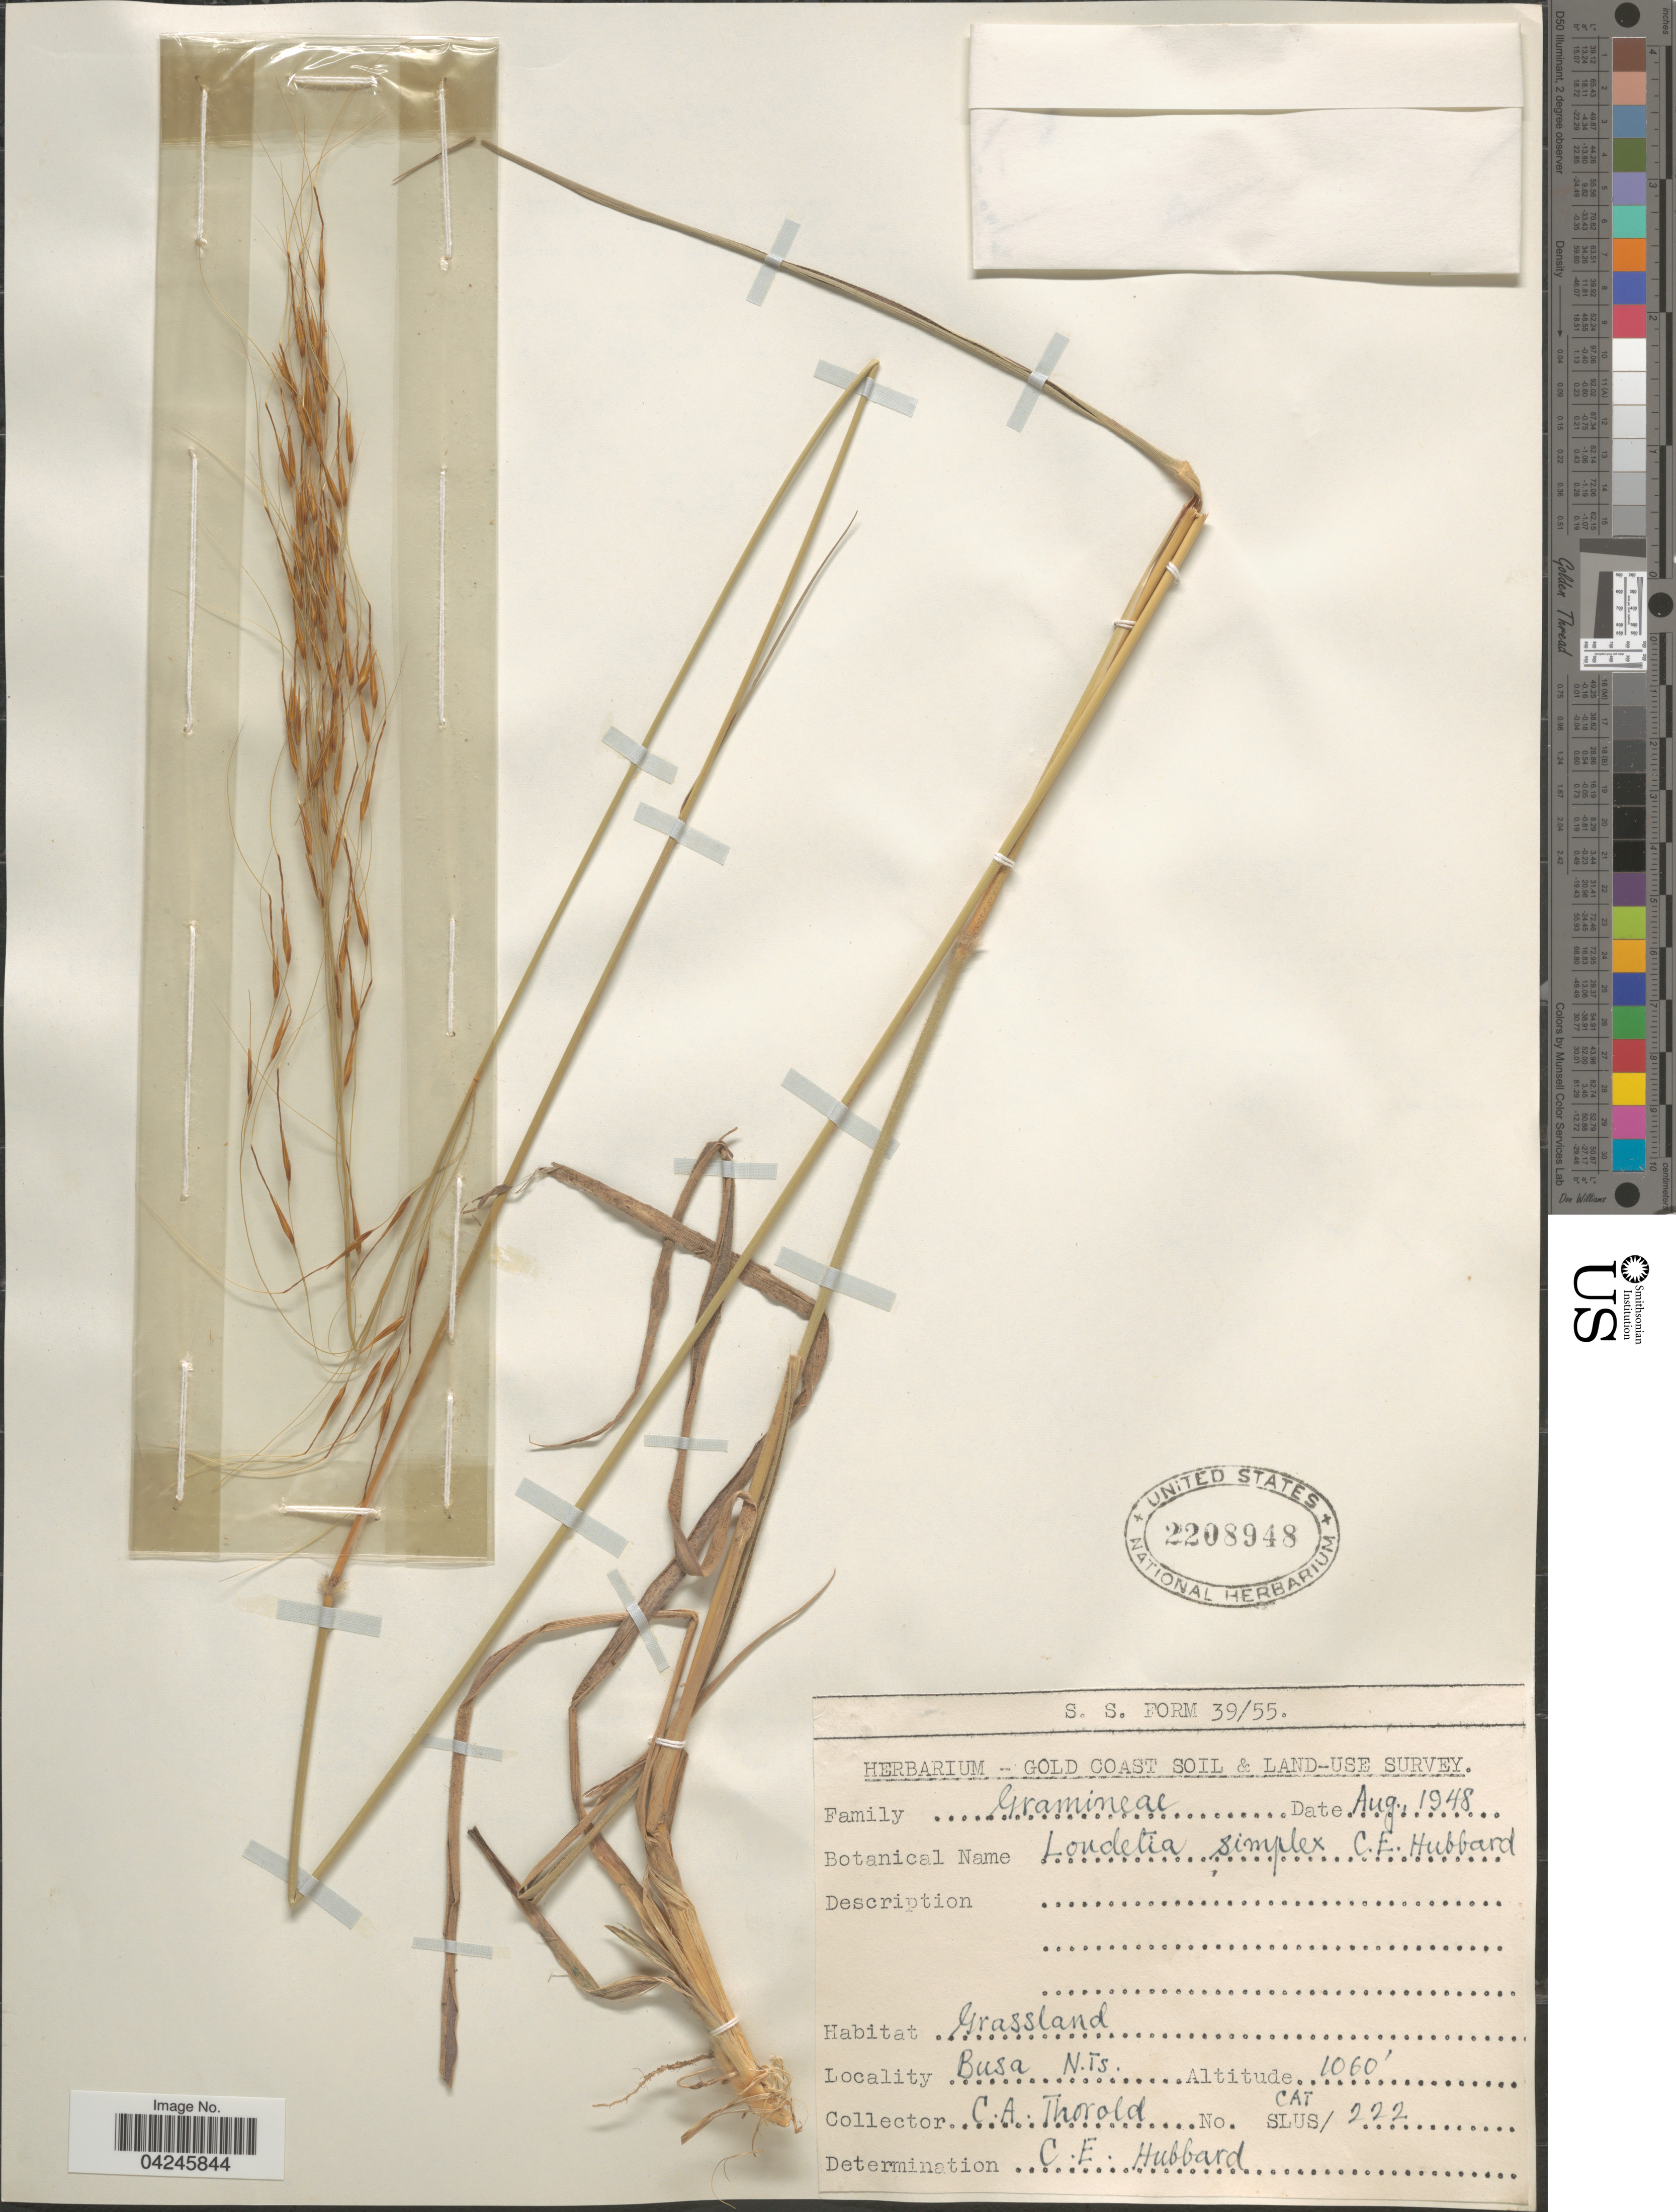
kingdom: Plantae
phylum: Tracheophyta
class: Liliopsida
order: Poales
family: Poaceae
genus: Loudetia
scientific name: Loudetia simplex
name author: (Nees) C.E. Hubb.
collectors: C. Thorold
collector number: CAT/22?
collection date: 1948-08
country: Ghana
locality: Gold Coast Soil & Land-Use Survey. Grassland. Busa N.T.S.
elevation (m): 323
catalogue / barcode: US 2208948